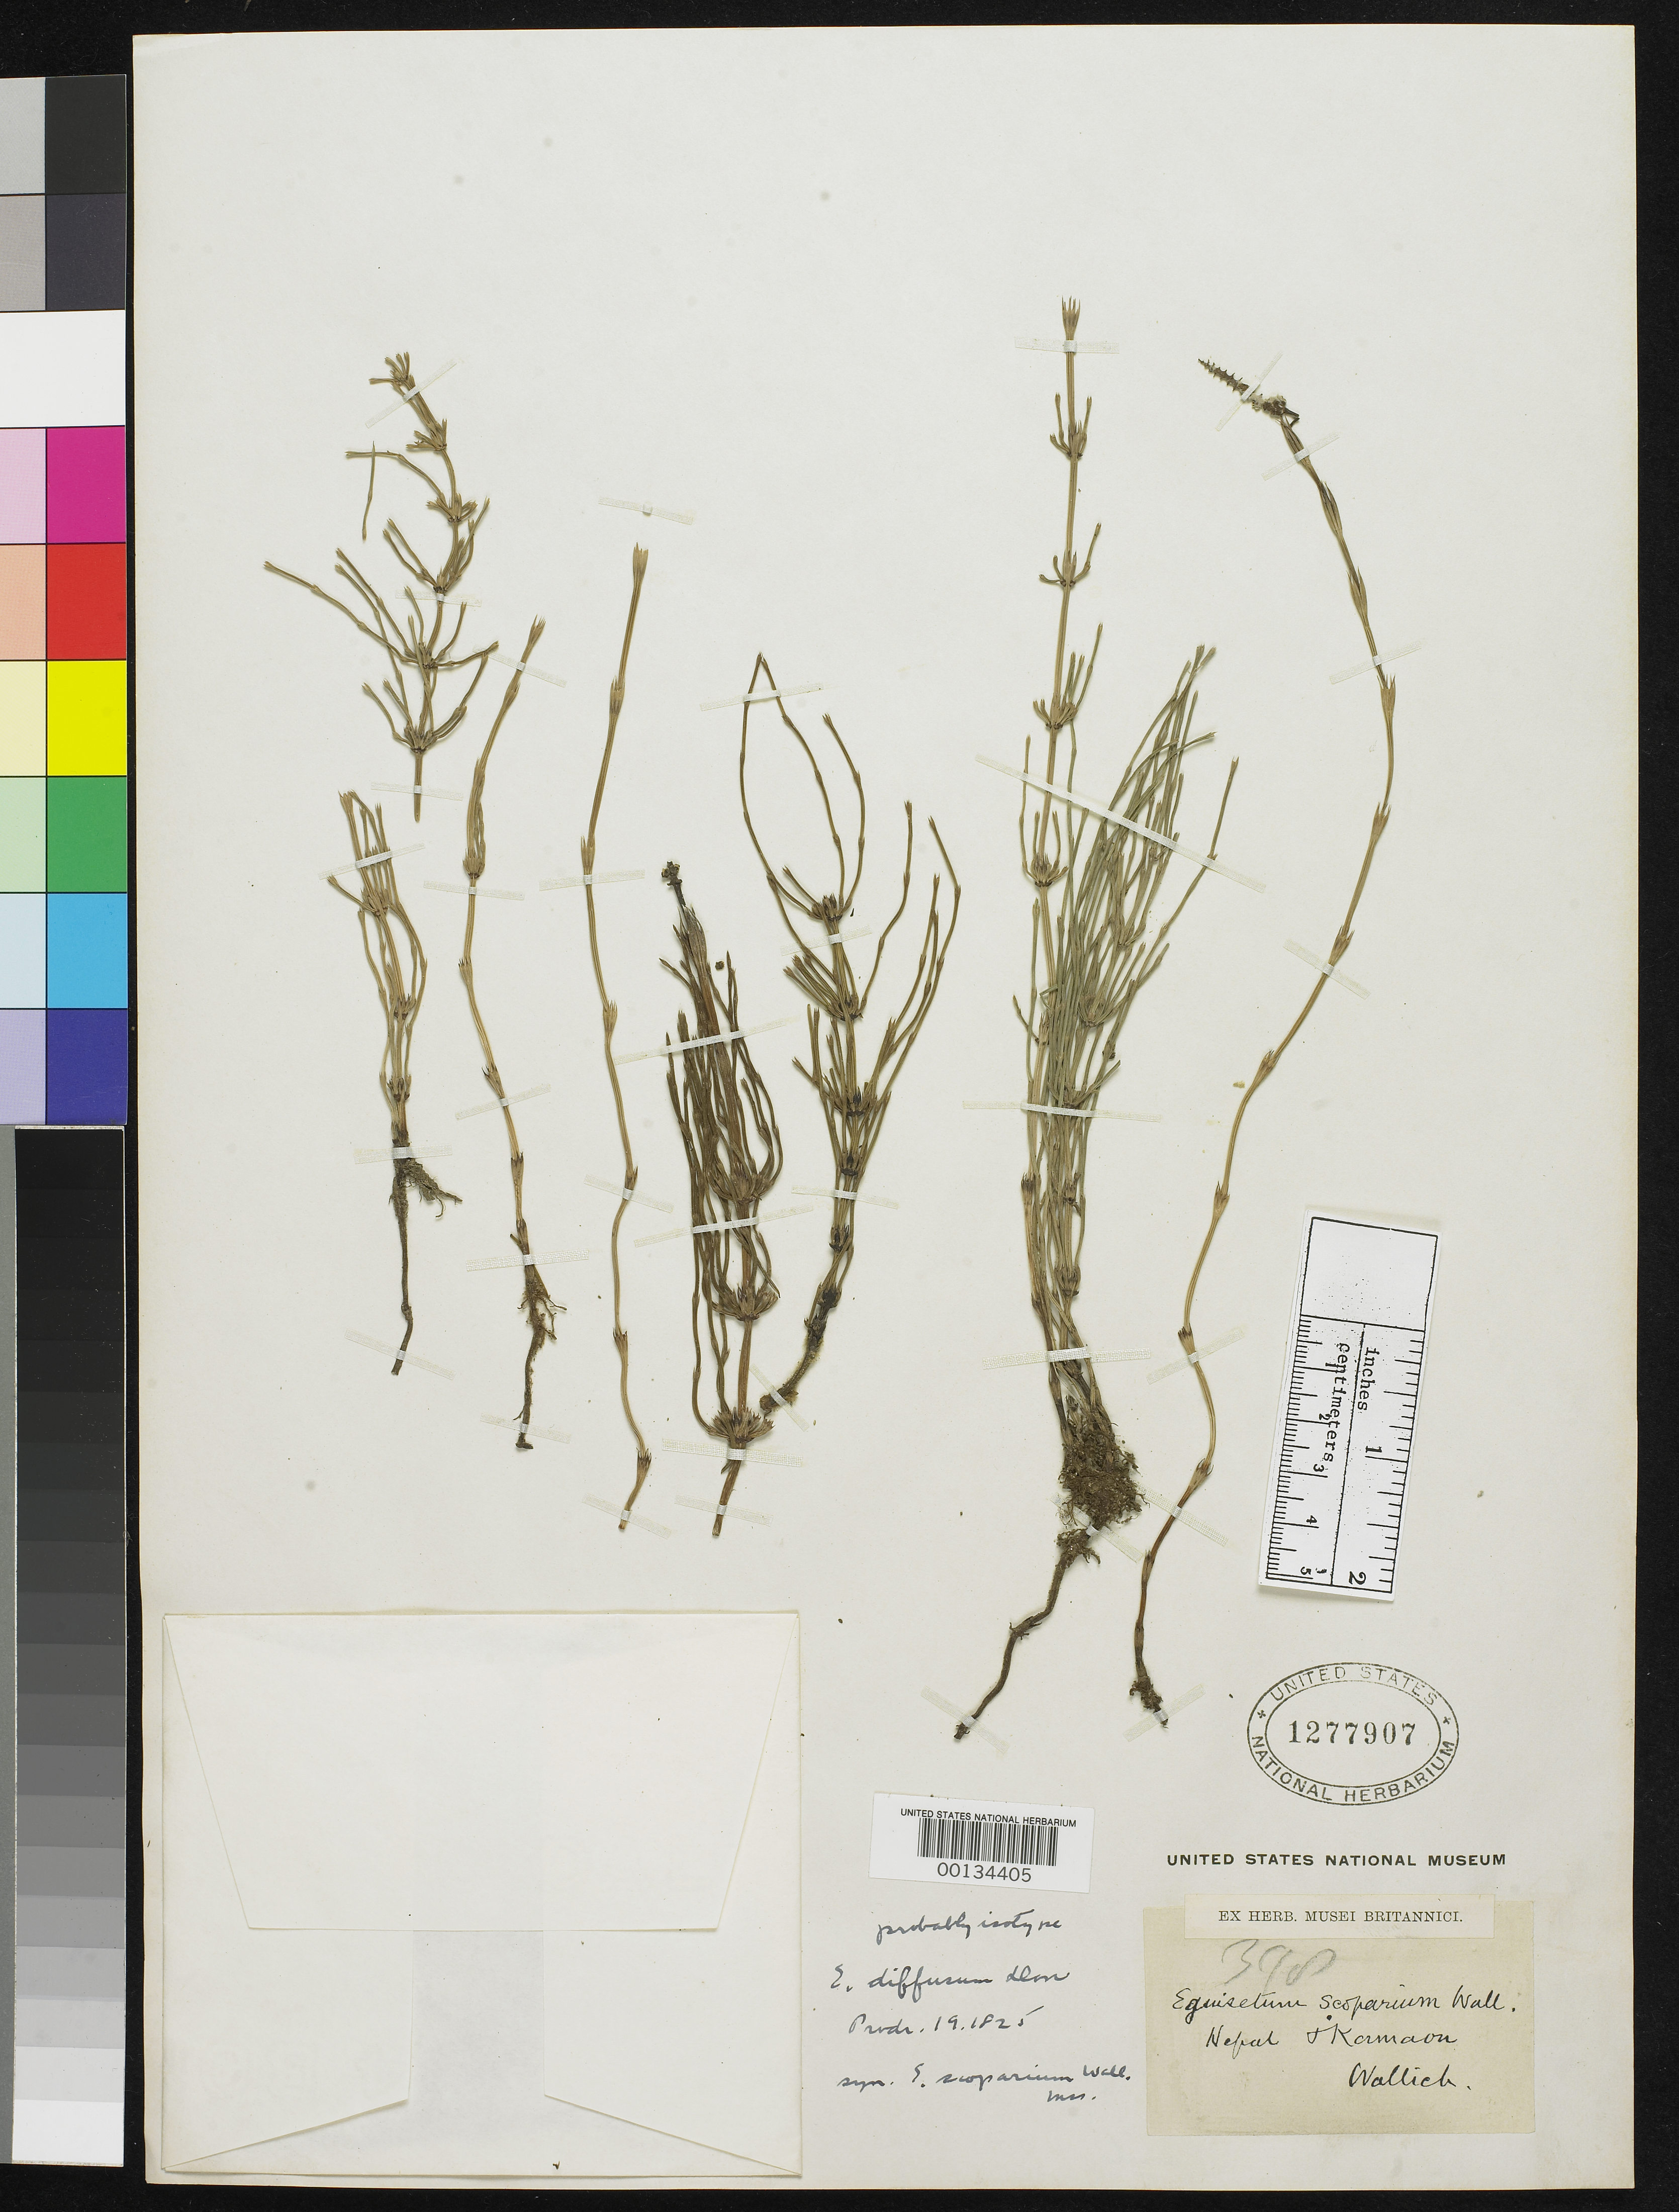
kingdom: Plantae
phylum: Tracheophyta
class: Polypodiopsida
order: Equisetales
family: Equisetaceae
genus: Equisetum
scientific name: Equisetum diffusum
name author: D. Don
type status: Type Collection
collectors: N. Wallich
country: Nepal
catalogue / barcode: US 1277907